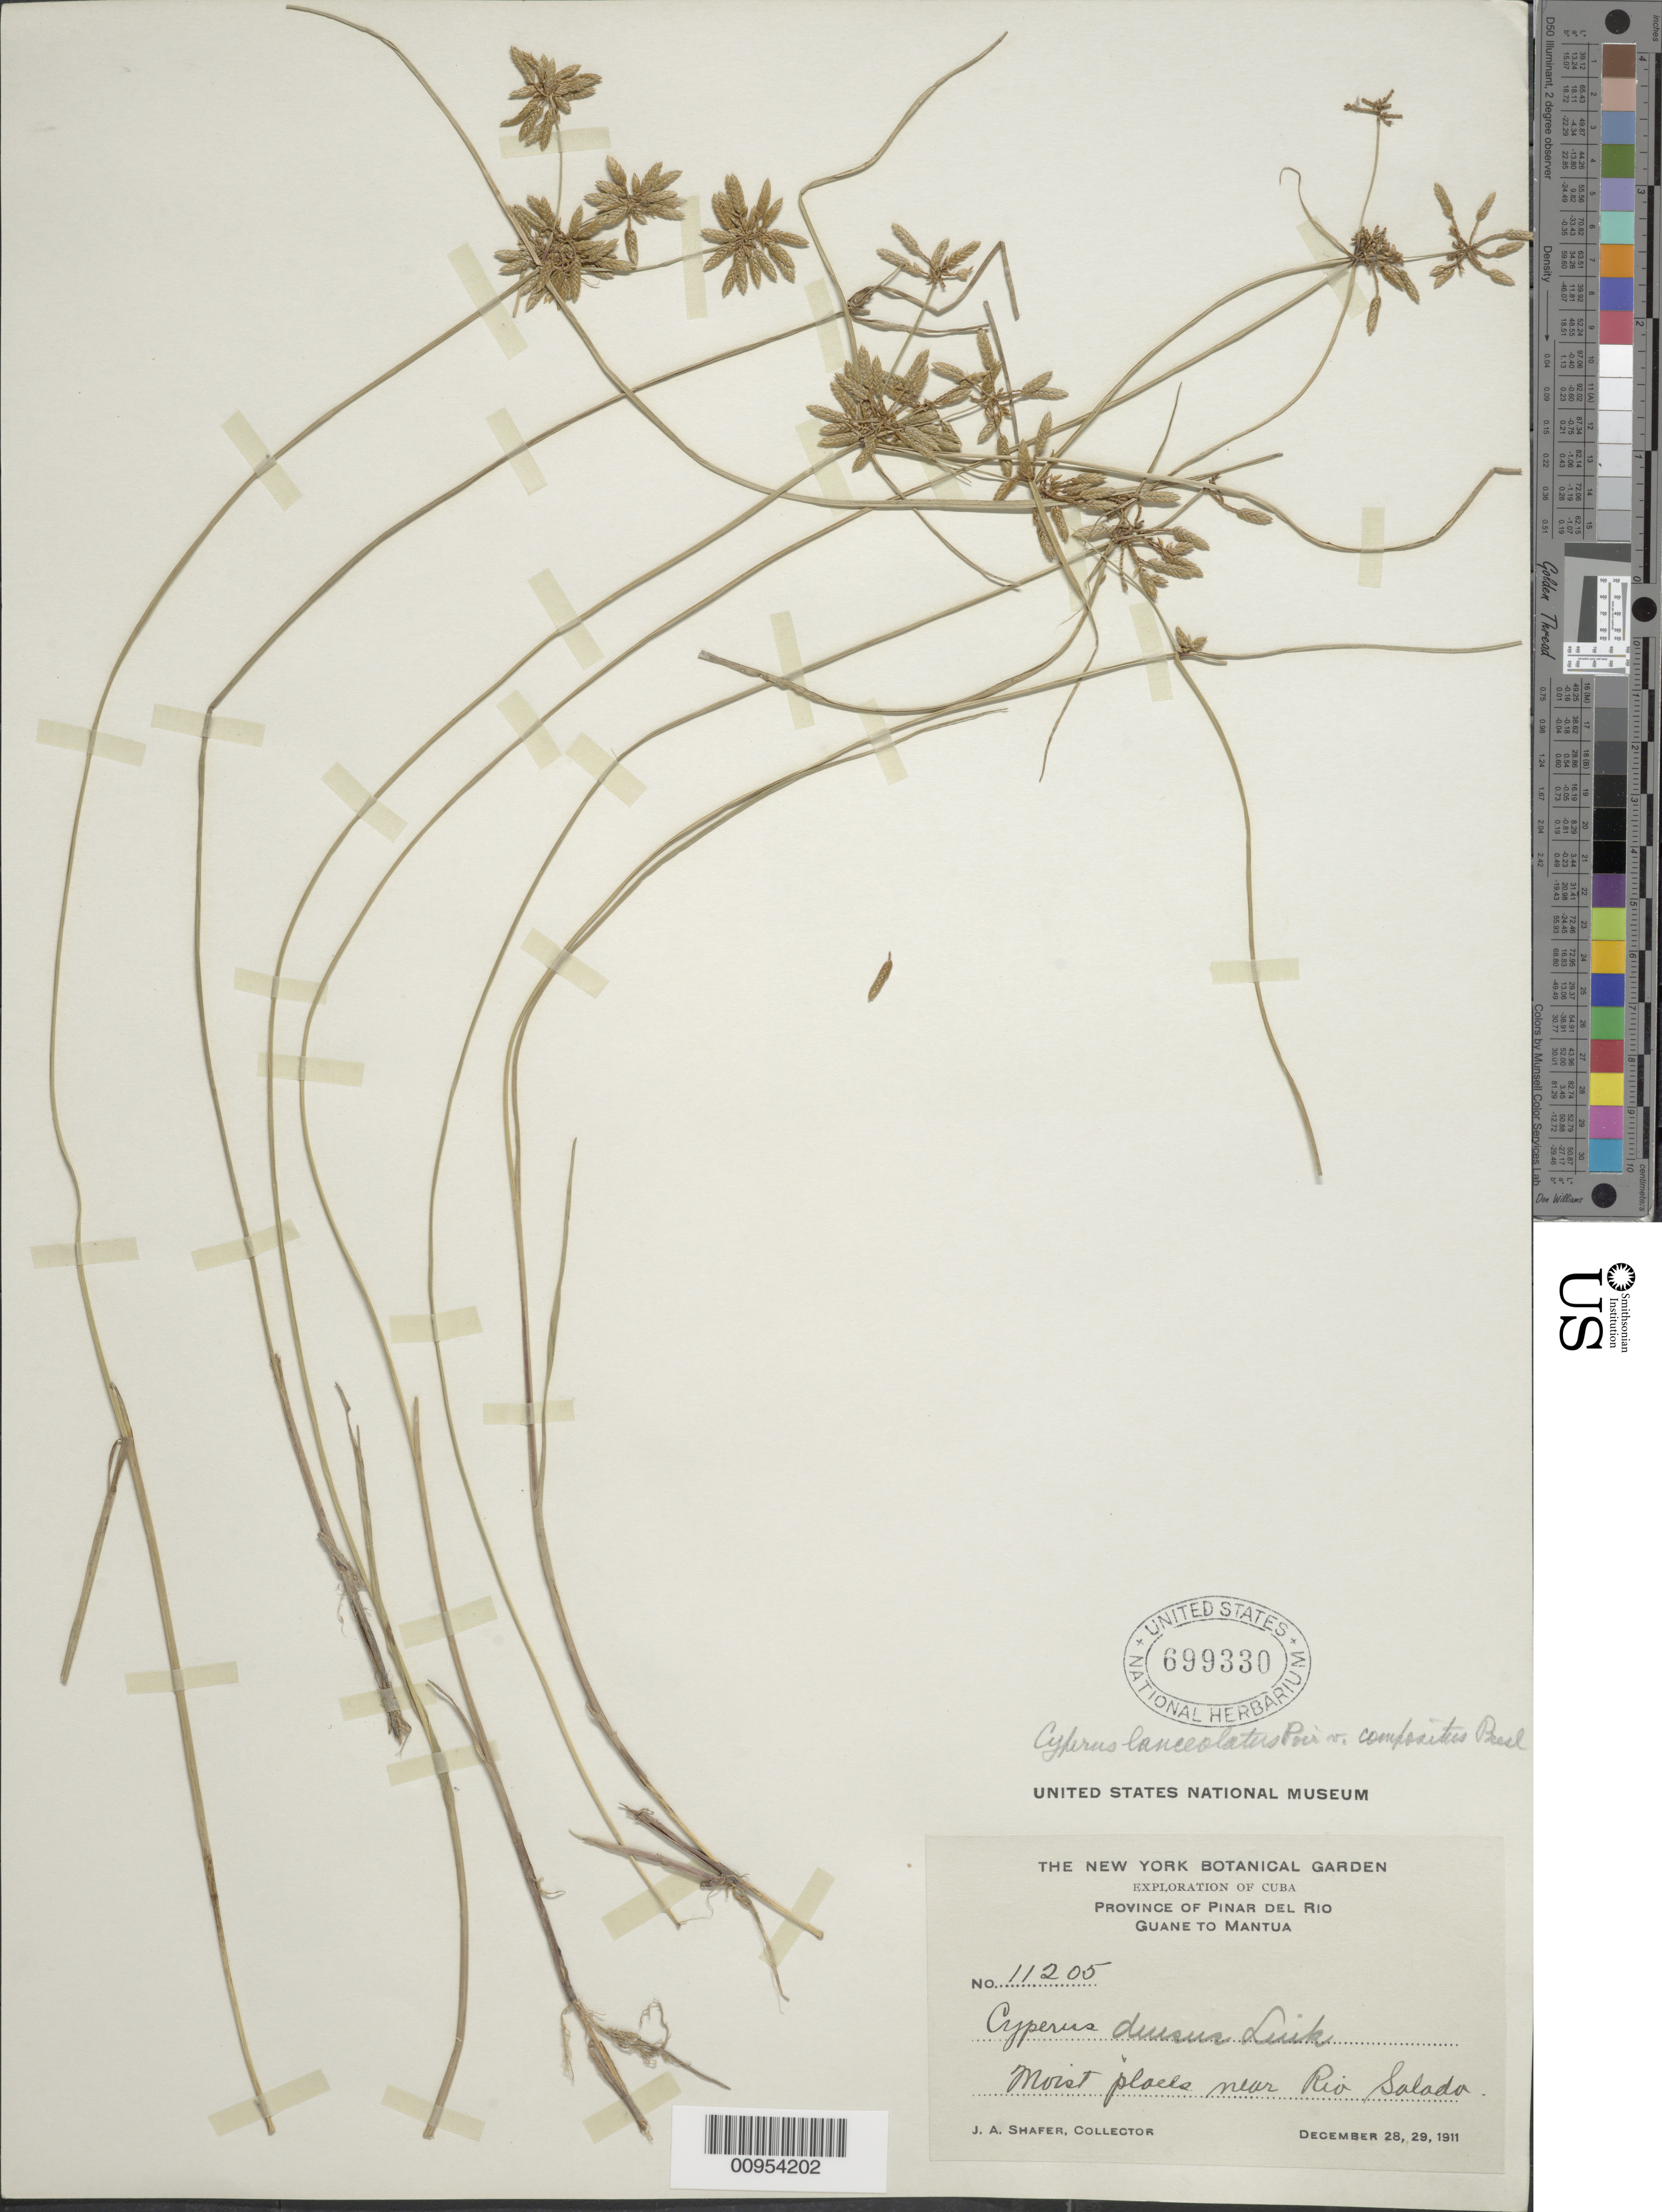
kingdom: Plantae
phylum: Tracheophyta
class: Liliopsida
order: Poales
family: Cyperaceae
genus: Cyperus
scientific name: Cyperus lanceolatus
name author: Poir.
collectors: J. A. Shafer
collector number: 11205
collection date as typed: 28 Dec 1911 to 29 Dec 1911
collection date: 1911-12-28/1911-12-29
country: Cuba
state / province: Pinar del Rio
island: Cuba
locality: Guande to Mantua, Rio Salada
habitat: Moist places near rio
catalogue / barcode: US 699330